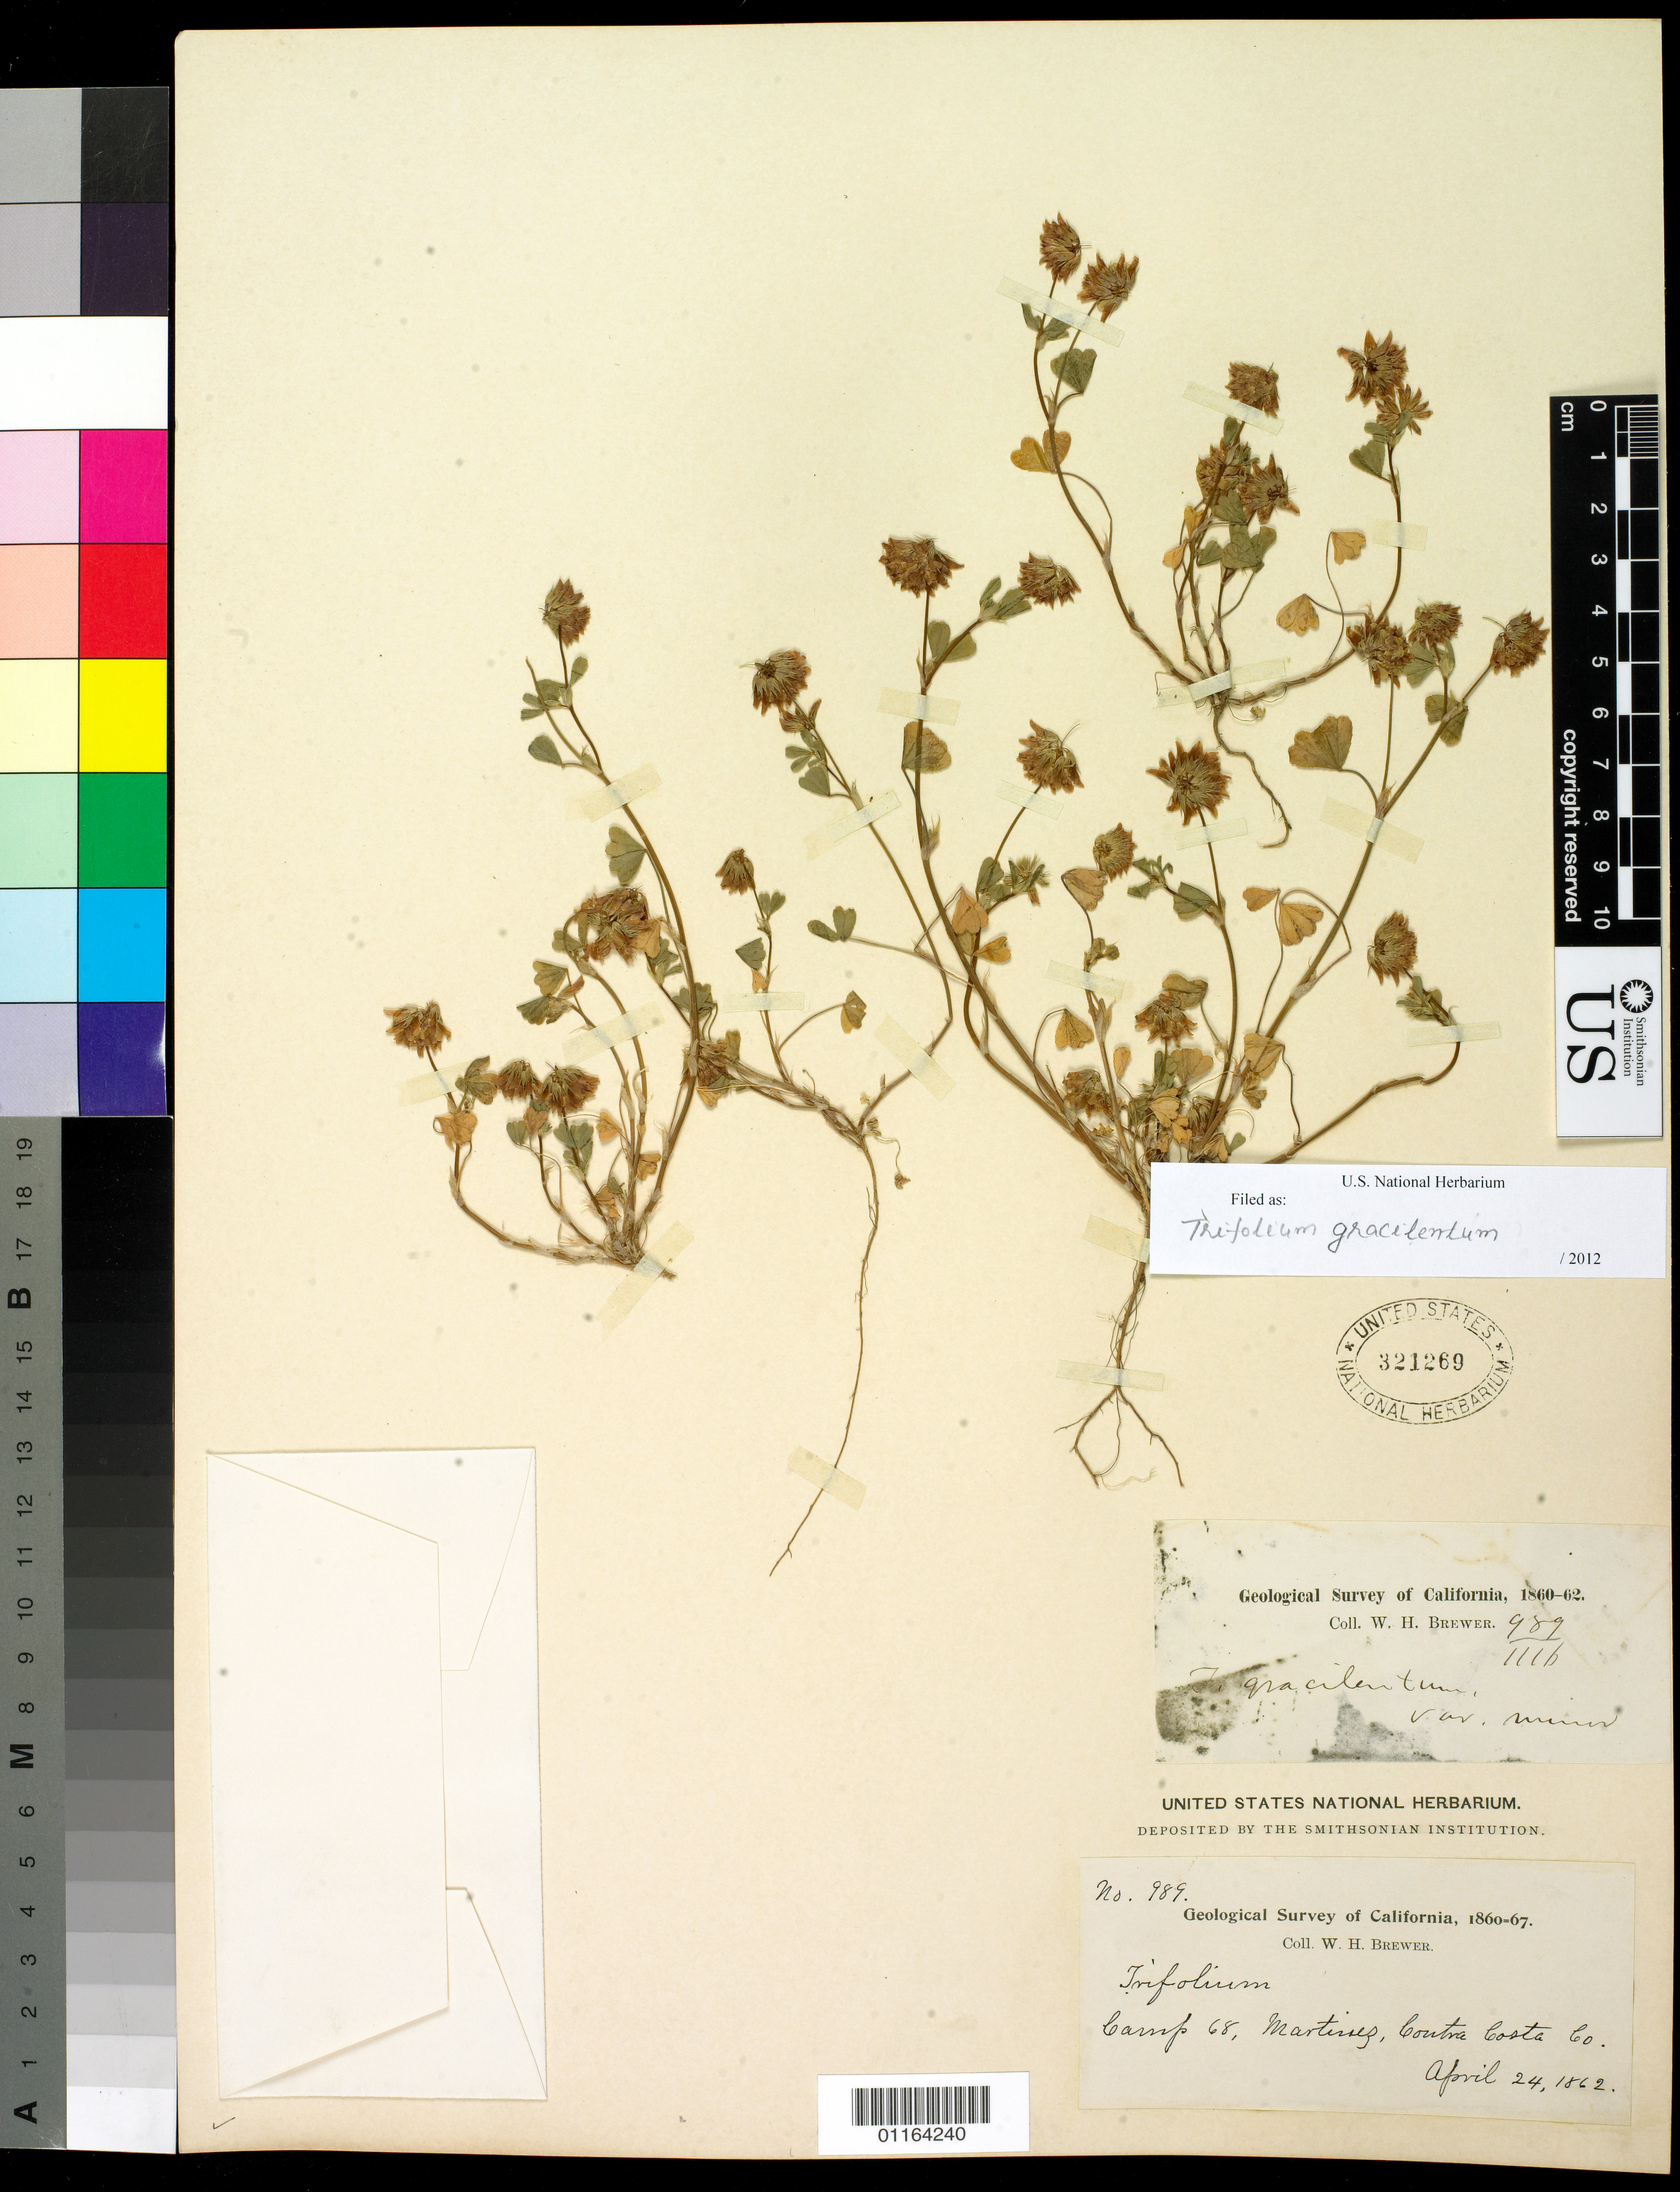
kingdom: Plantae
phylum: Tracheophyta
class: Magnoliopsida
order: Fabales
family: Fabaceae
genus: Trifolium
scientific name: Trifolium gracilentum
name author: Torr. & A. Gray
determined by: Gillett, J. M.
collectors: W. H. Brewer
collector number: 989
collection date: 1862-04-24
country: United States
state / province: California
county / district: Contra Costa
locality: Camp 68, Martinez.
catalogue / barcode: US 321269